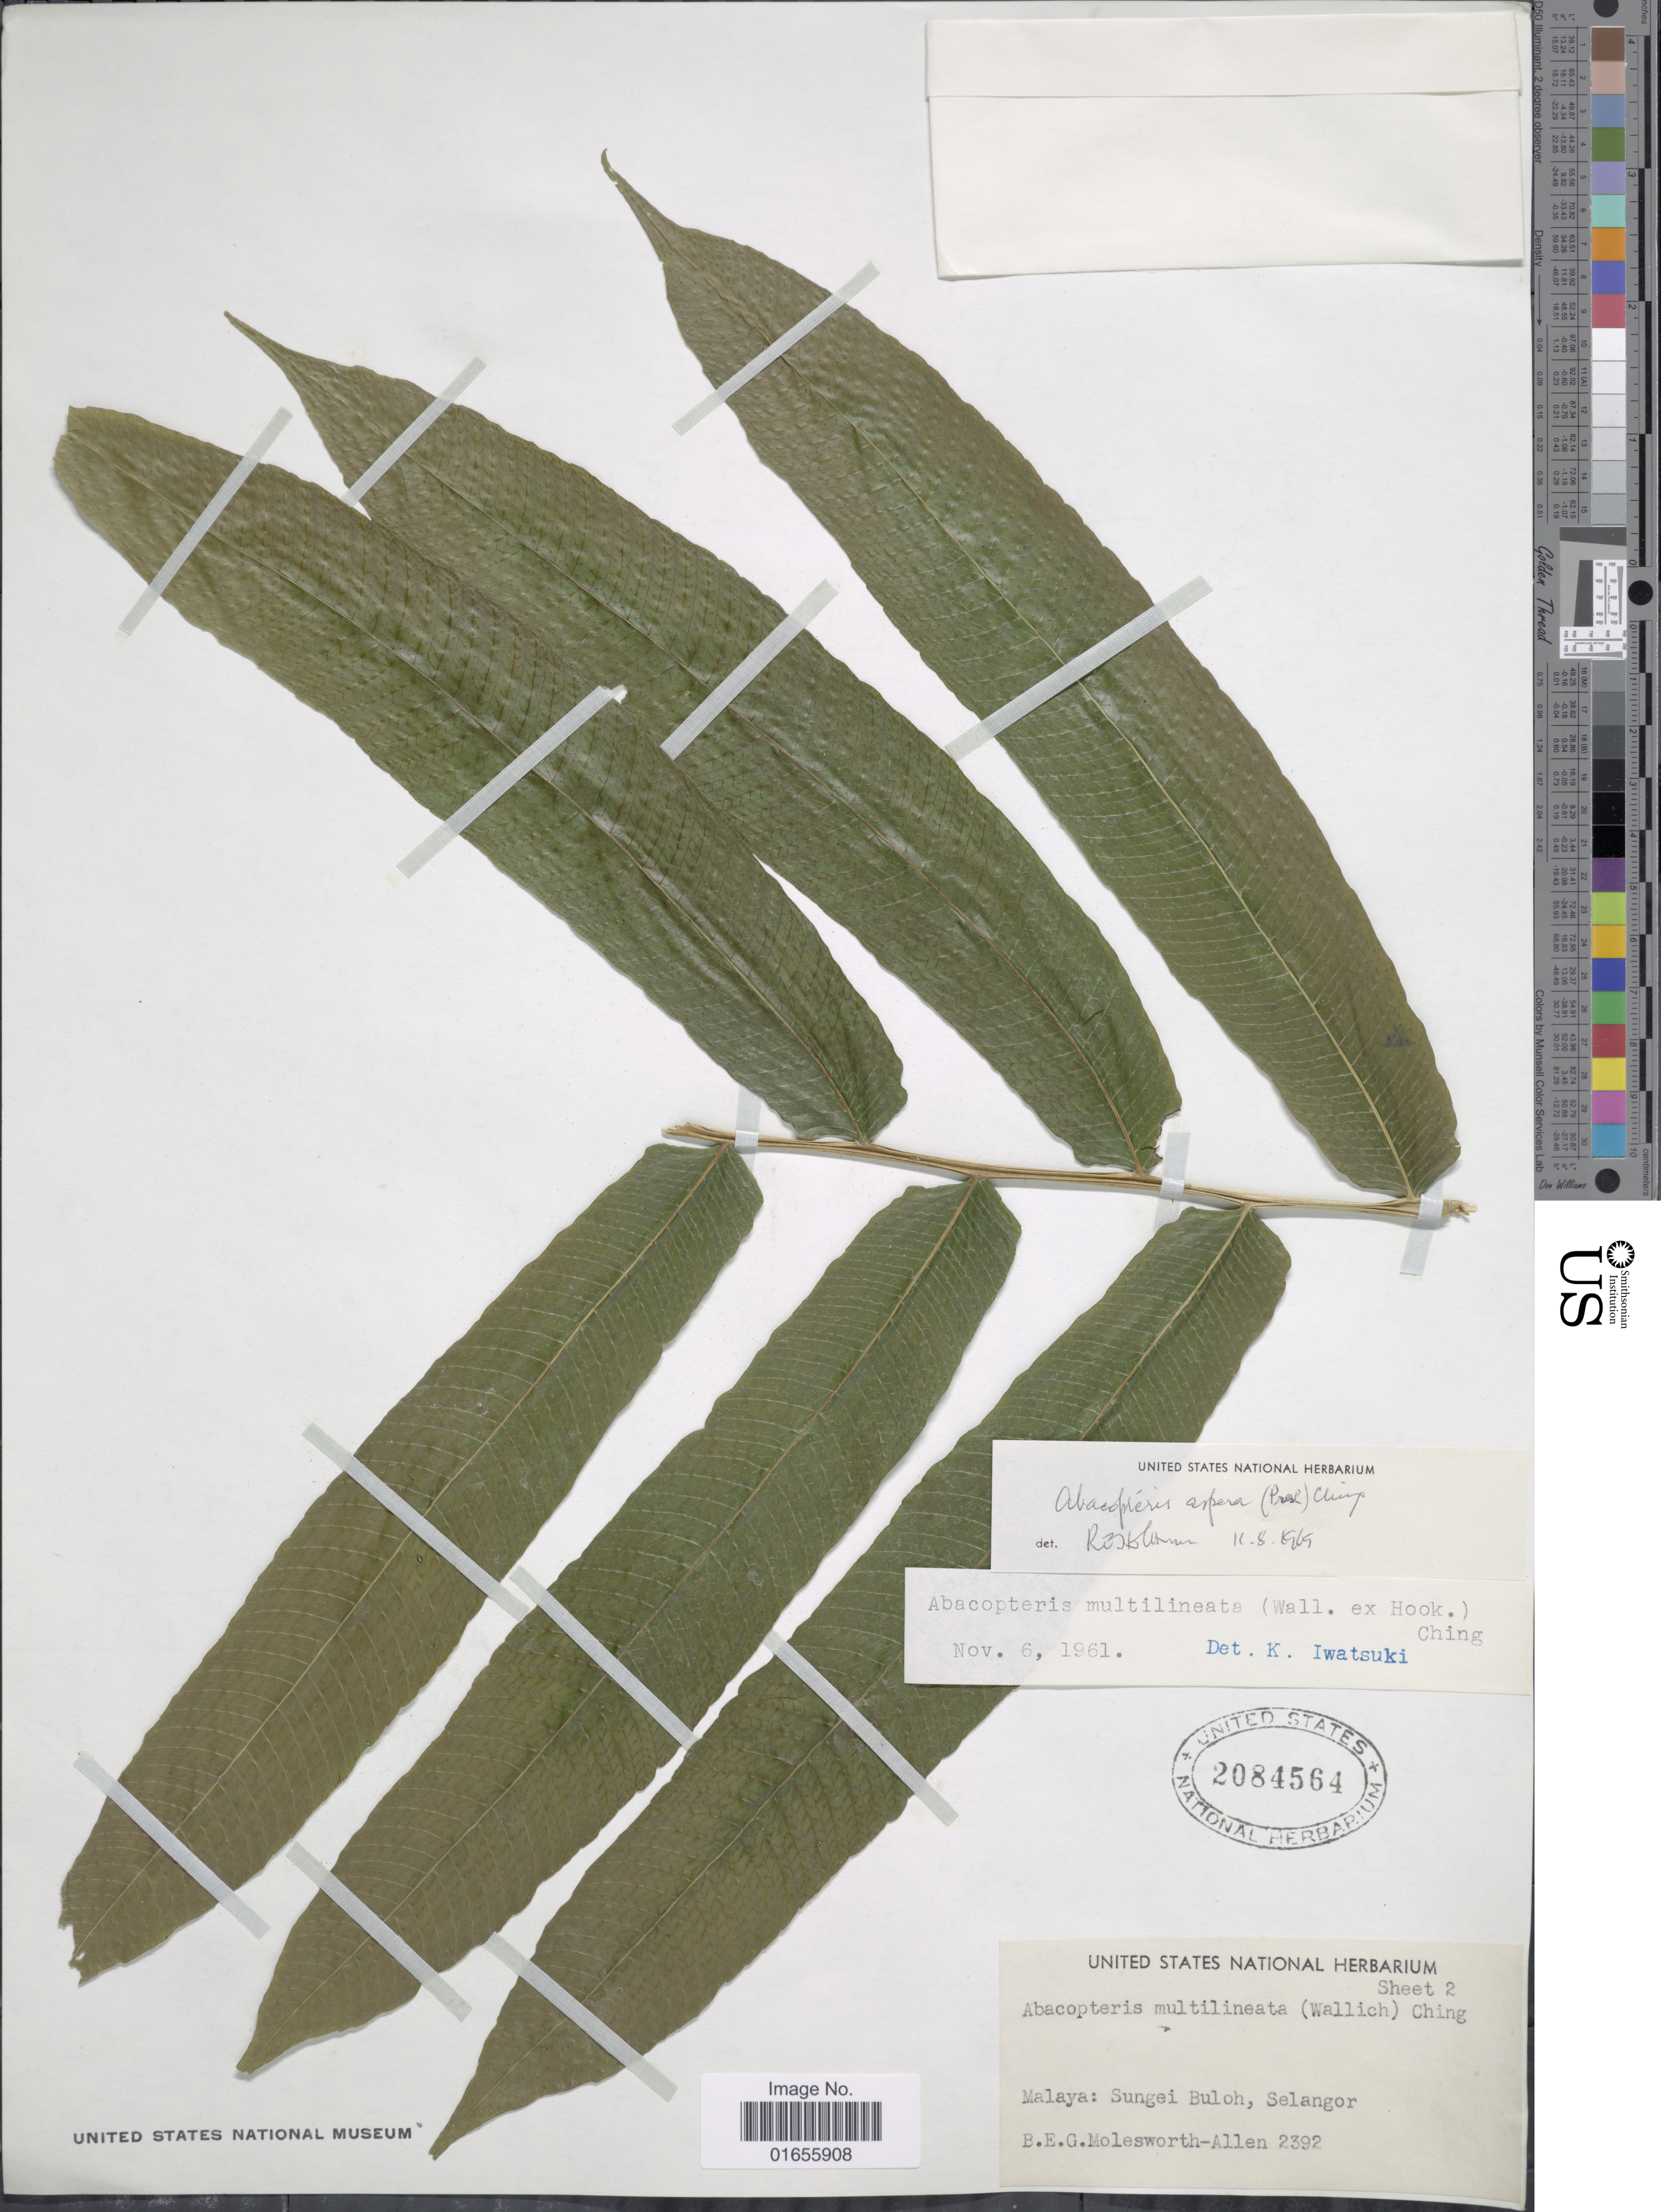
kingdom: Plantae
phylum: Tracheophyta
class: Polypodiopsida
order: Polypodiales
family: Thelypteridaceae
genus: Pronephrium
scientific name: Pronephrium asperum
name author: (C. Presl) Holttum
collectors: B. E. G. Molesworth-Allen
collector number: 2392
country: Malaysia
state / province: Selangor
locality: Malaya: Sungei Buloh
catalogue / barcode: US 2084564